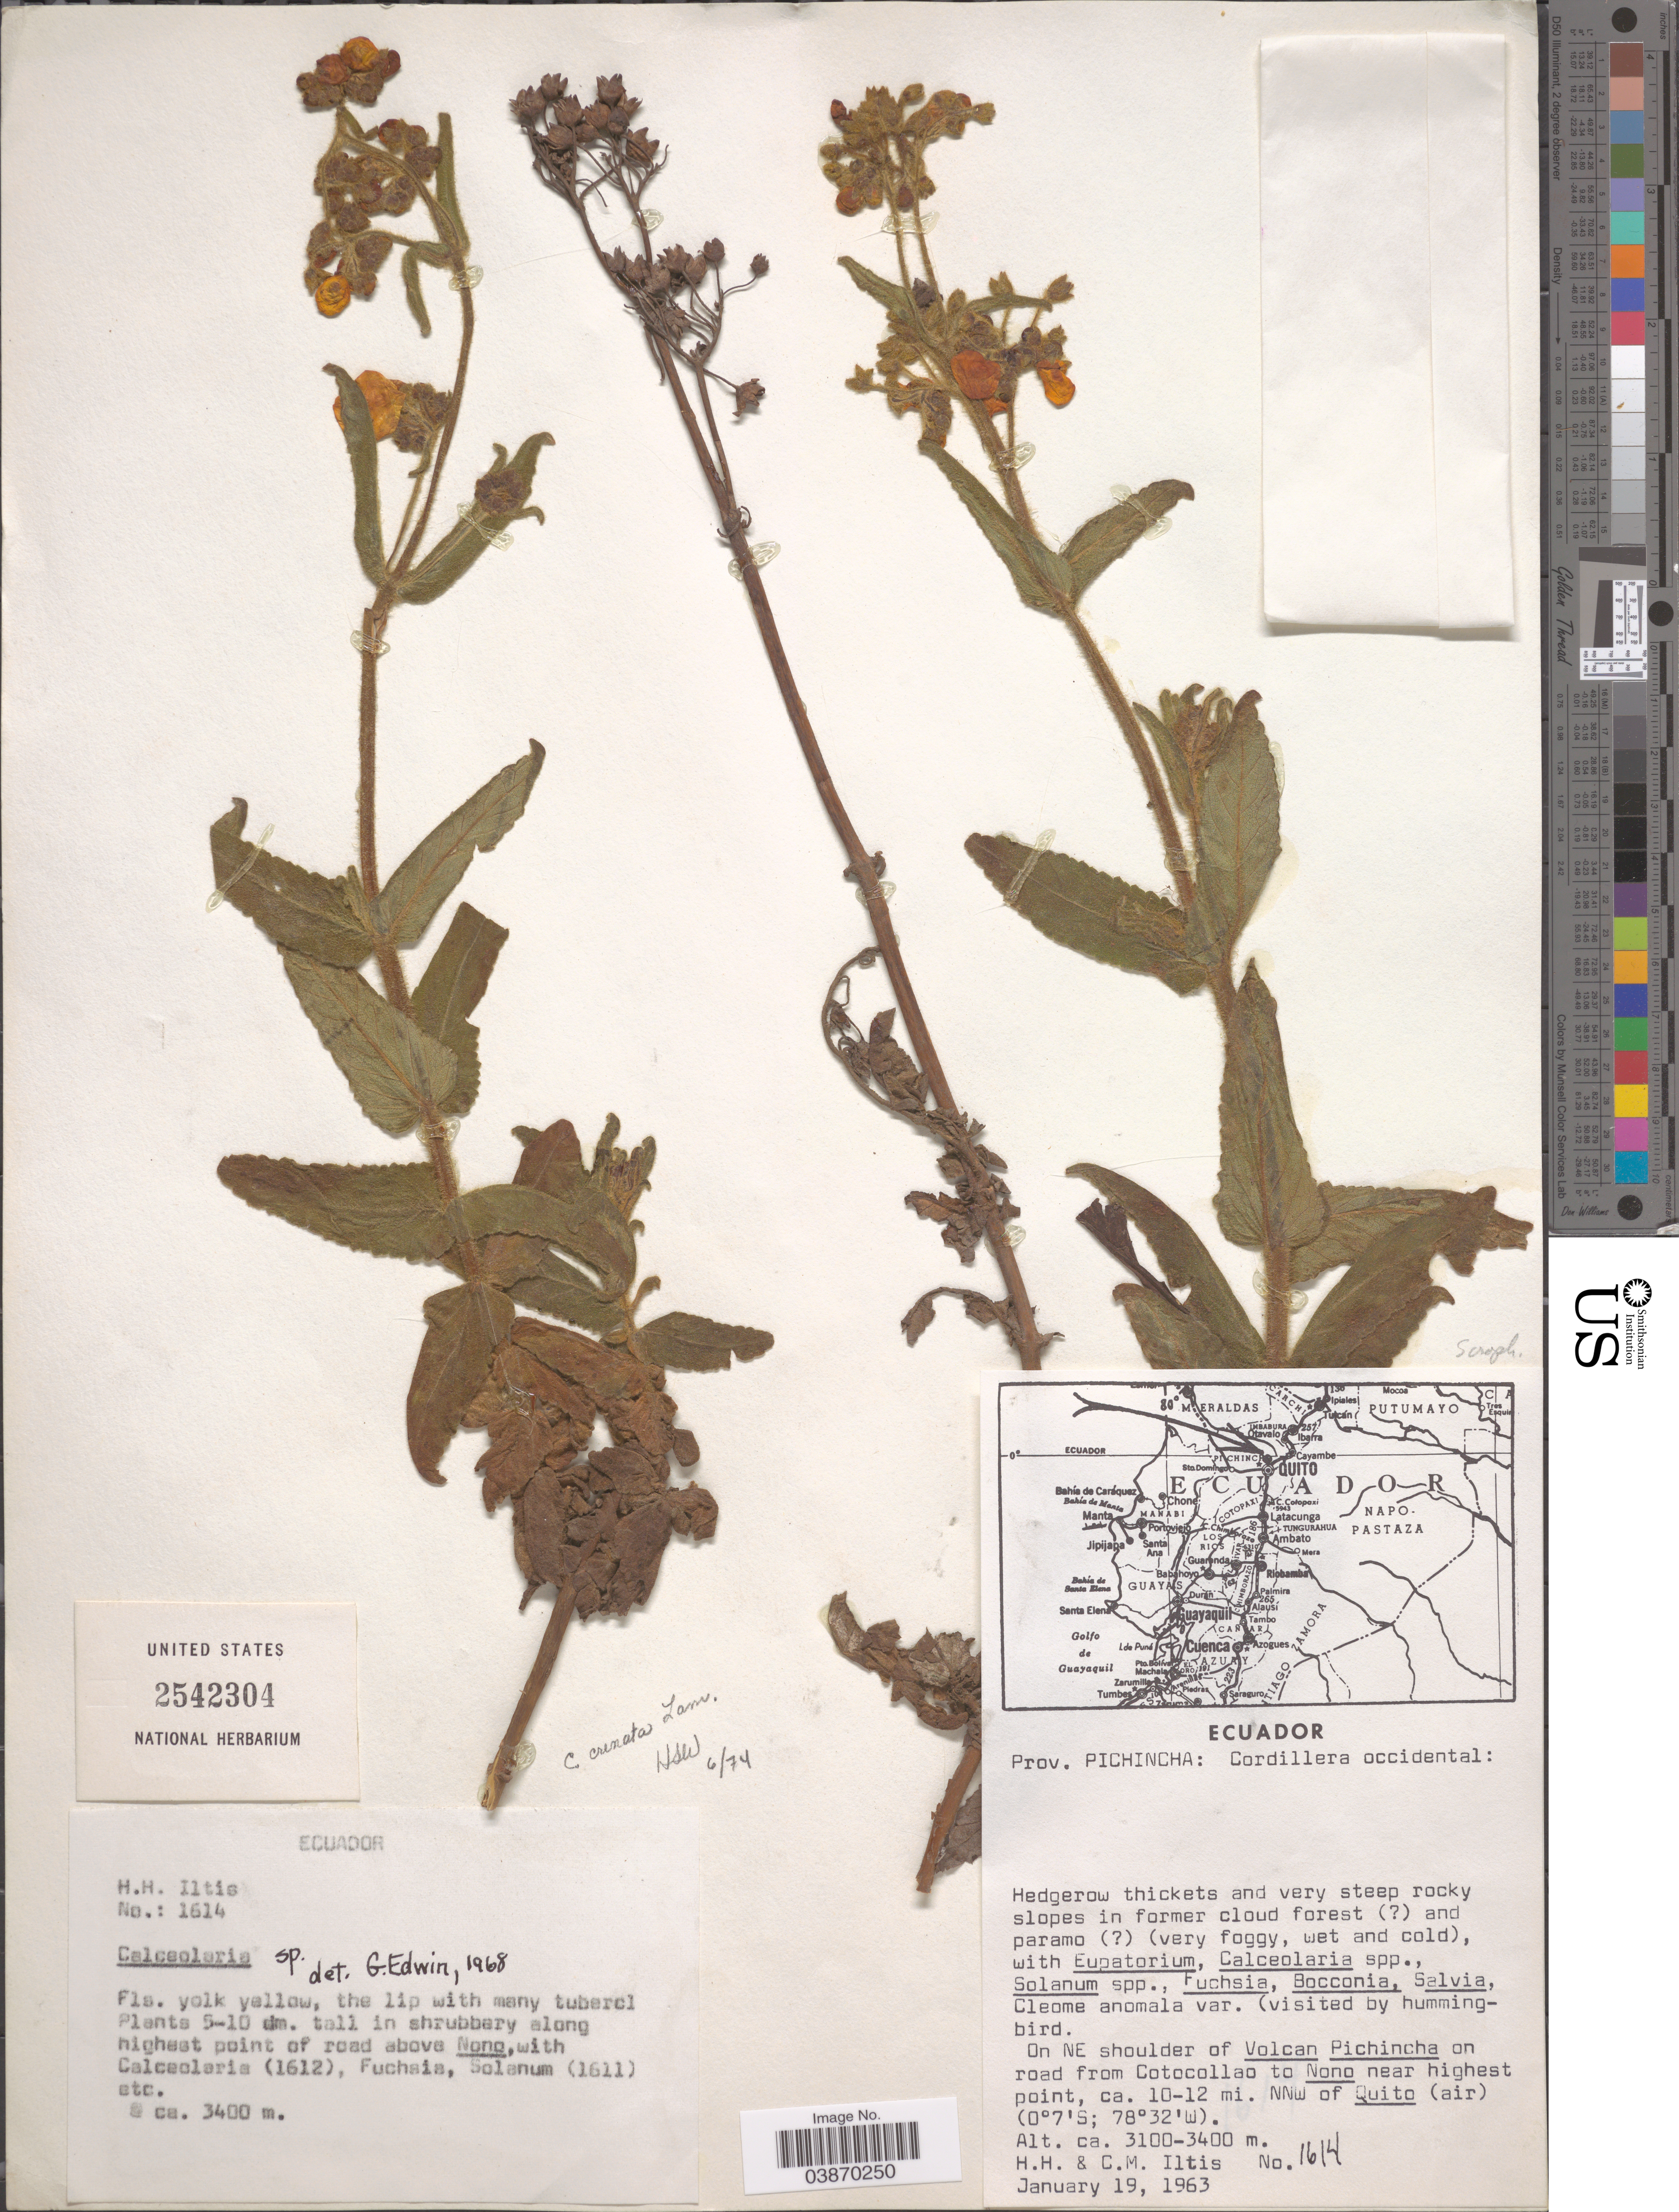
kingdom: Plantae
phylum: Tracheophyta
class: Magnoliopsida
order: Lamiales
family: Calceolariaceae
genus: Calceolaria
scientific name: Calceolaria crenata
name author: Lam.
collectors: H. H. Iltis & C. M Iltis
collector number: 1614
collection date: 1963-01-19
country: Ecuador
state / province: Pichincha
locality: Cordillera occidental: On NE shoulder of Volcan Pichincha on road from Cotocollao to Nono near highest point, ca. 10-12 mi. NNW of Quito (air).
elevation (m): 3400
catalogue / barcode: US 2542304